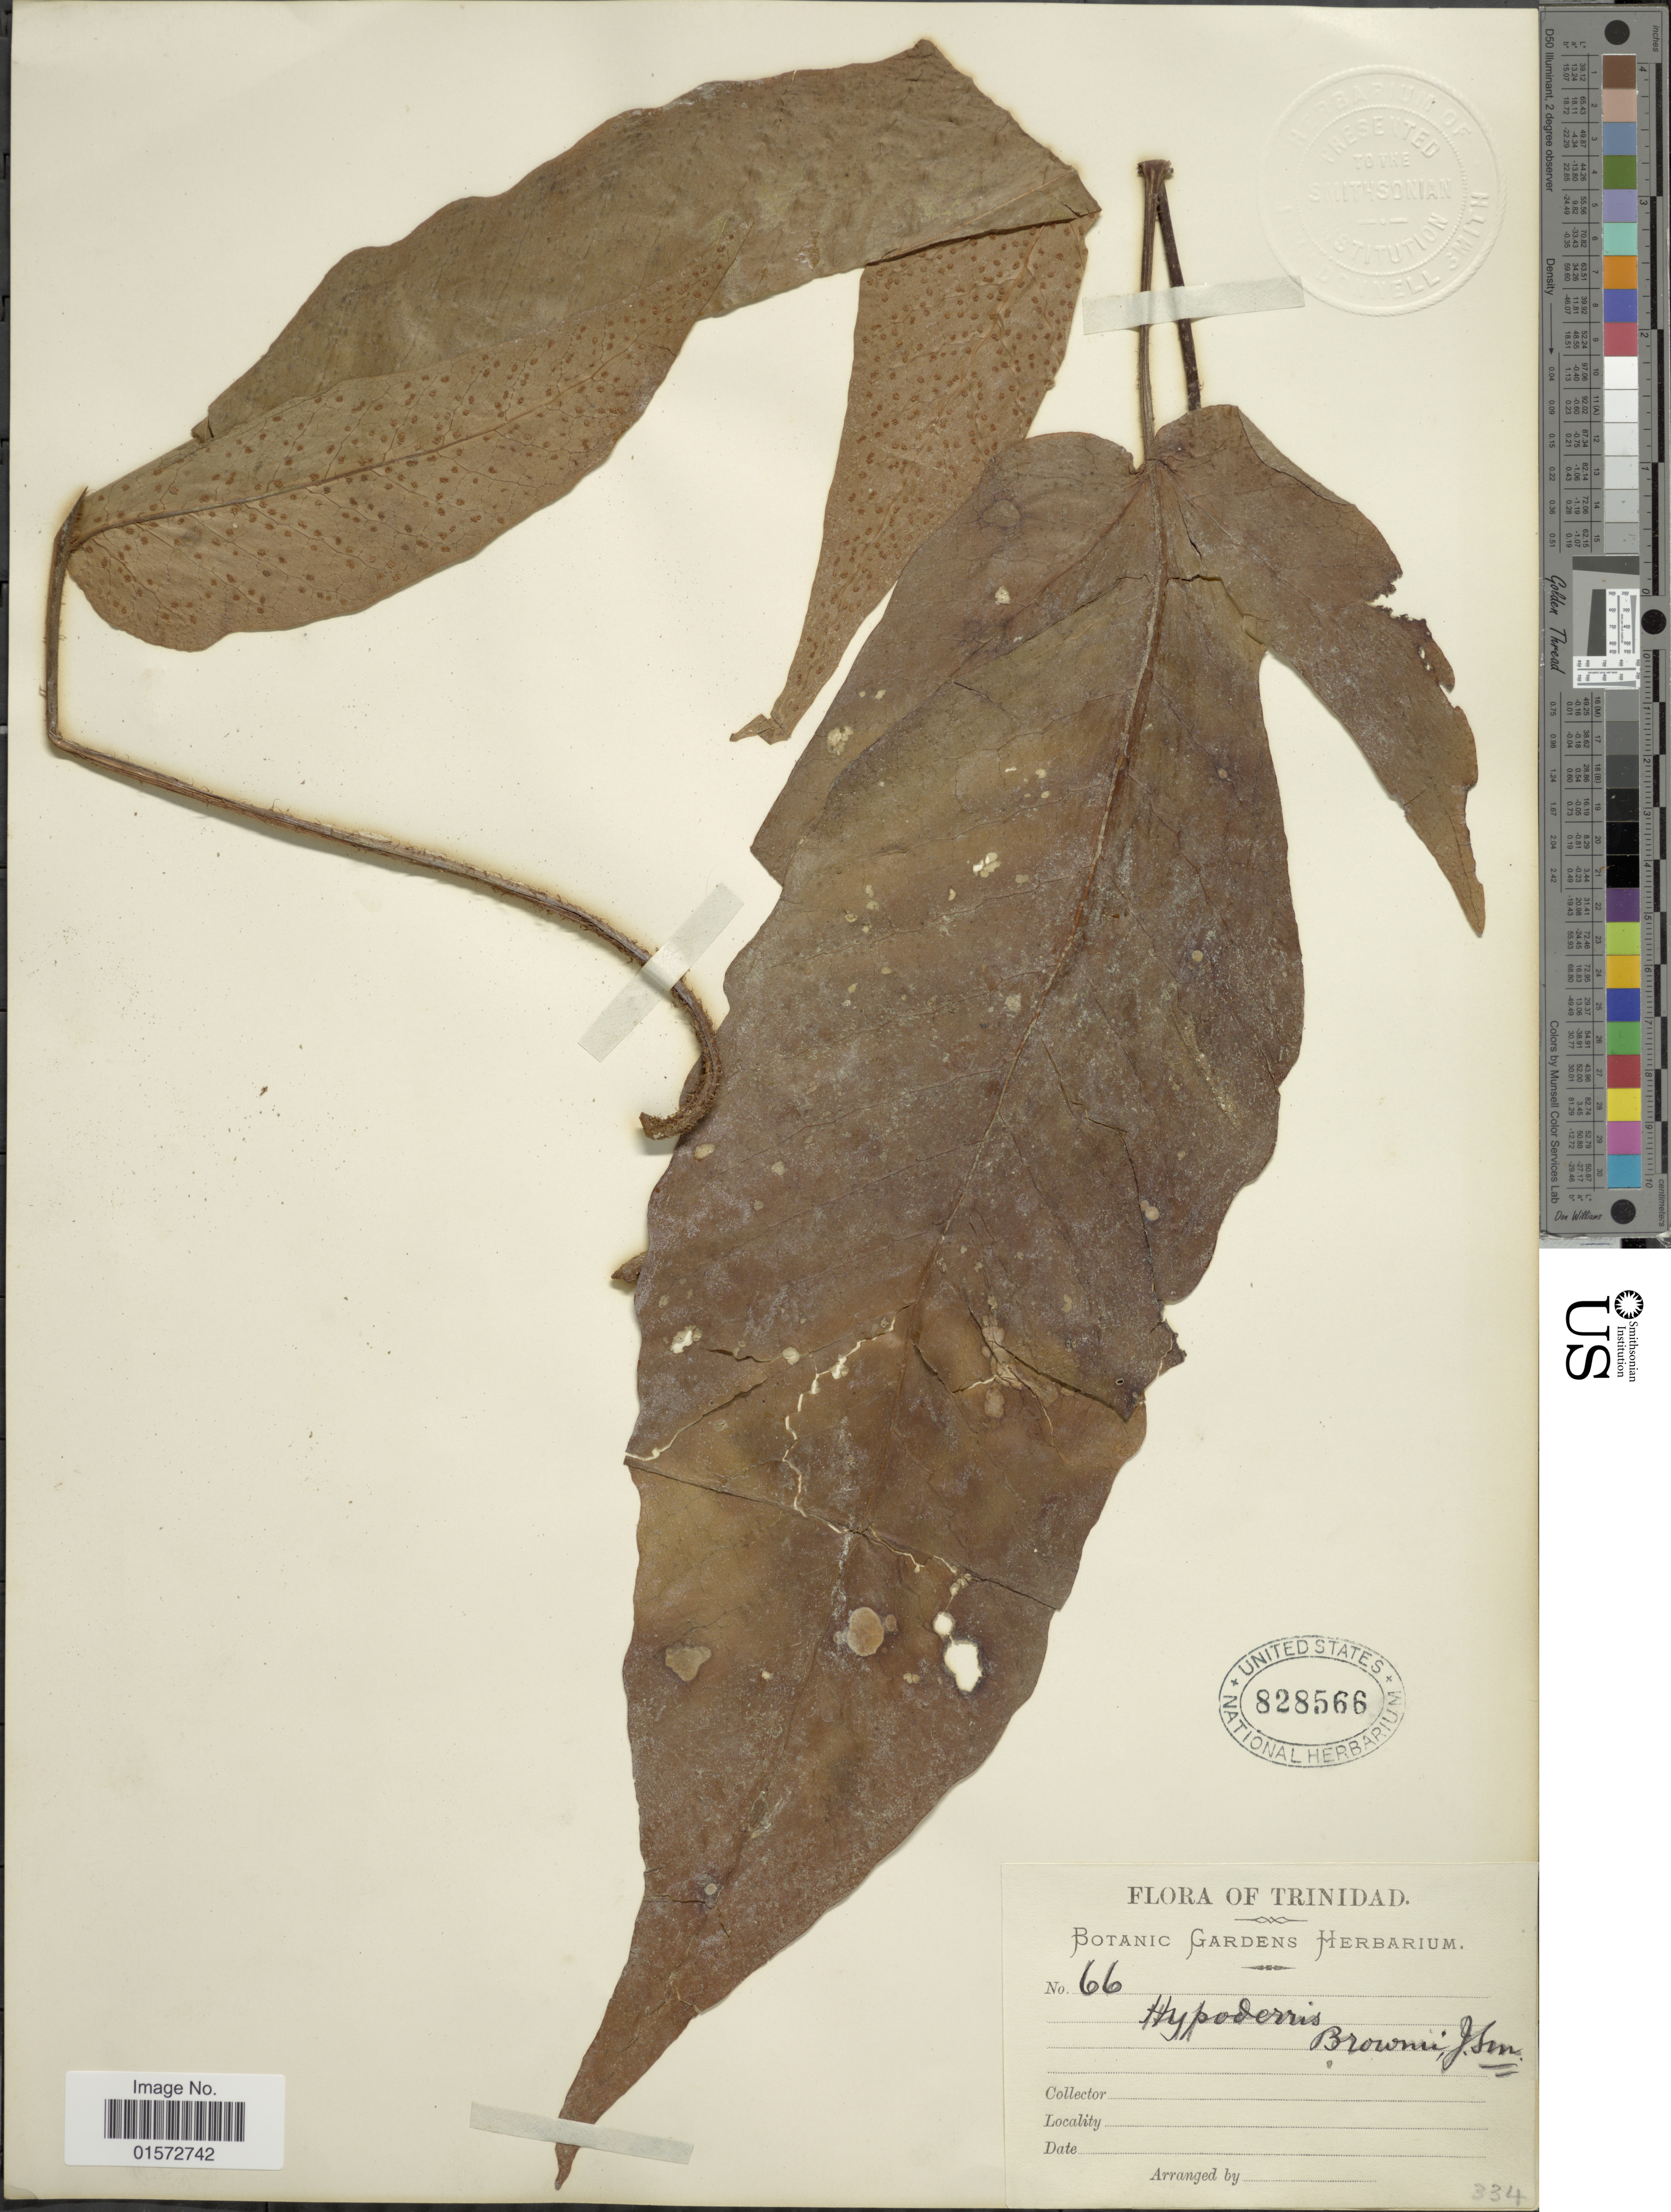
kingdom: Plantae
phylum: Tracheophyta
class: Polypodiopsida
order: Polypodiales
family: Tectariaceae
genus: Hypoderris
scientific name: Hypoderris brownii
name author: J. Sm.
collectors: Botanic Gardens Herbarium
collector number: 66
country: Trinidad and Tobago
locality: Trinidad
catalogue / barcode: US 828566